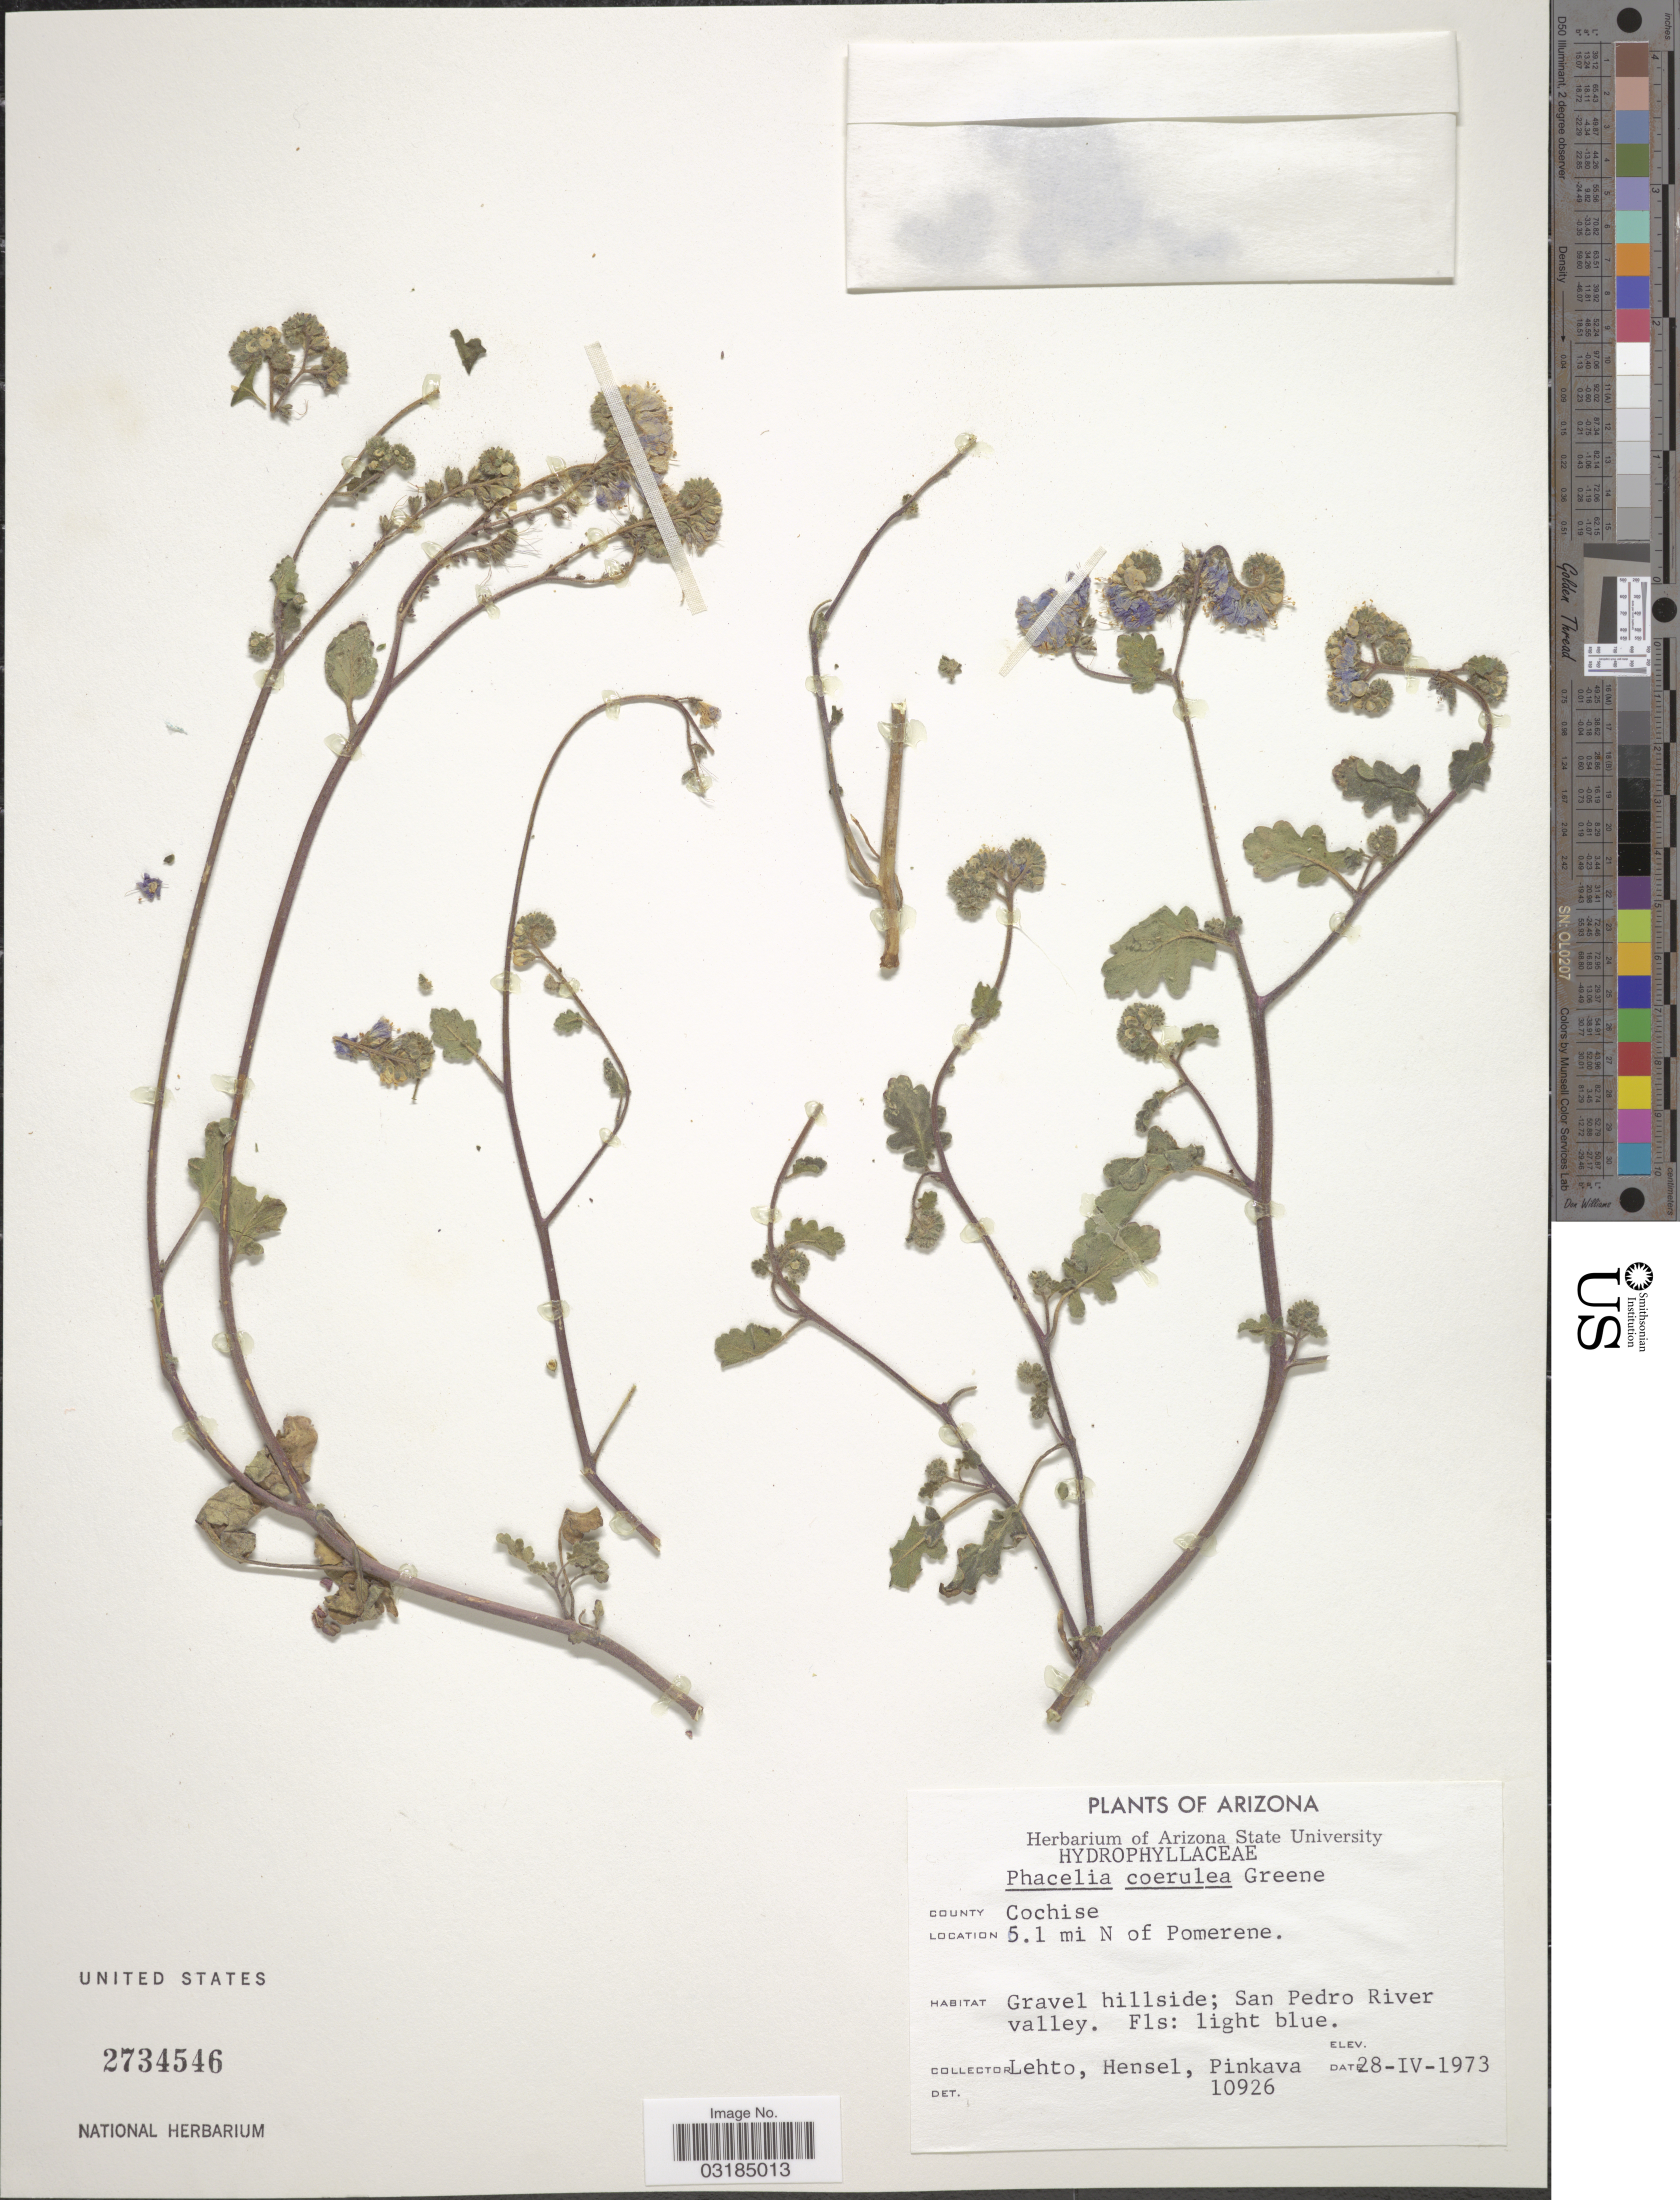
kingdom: Plantae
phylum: Tracheophyta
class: Magnoliopsida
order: Boraginales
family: Hydrophyllaceae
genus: Phacelia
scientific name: Phacelia coerulea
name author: Greene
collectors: -. Lehto, -. Hensel & -. Pinkava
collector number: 10926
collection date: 1973-04-28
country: United States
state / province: Arizona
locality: County Cochise. 5.1 mi N of Pomerene. San Pedro River valley.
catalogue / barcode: US 2734546